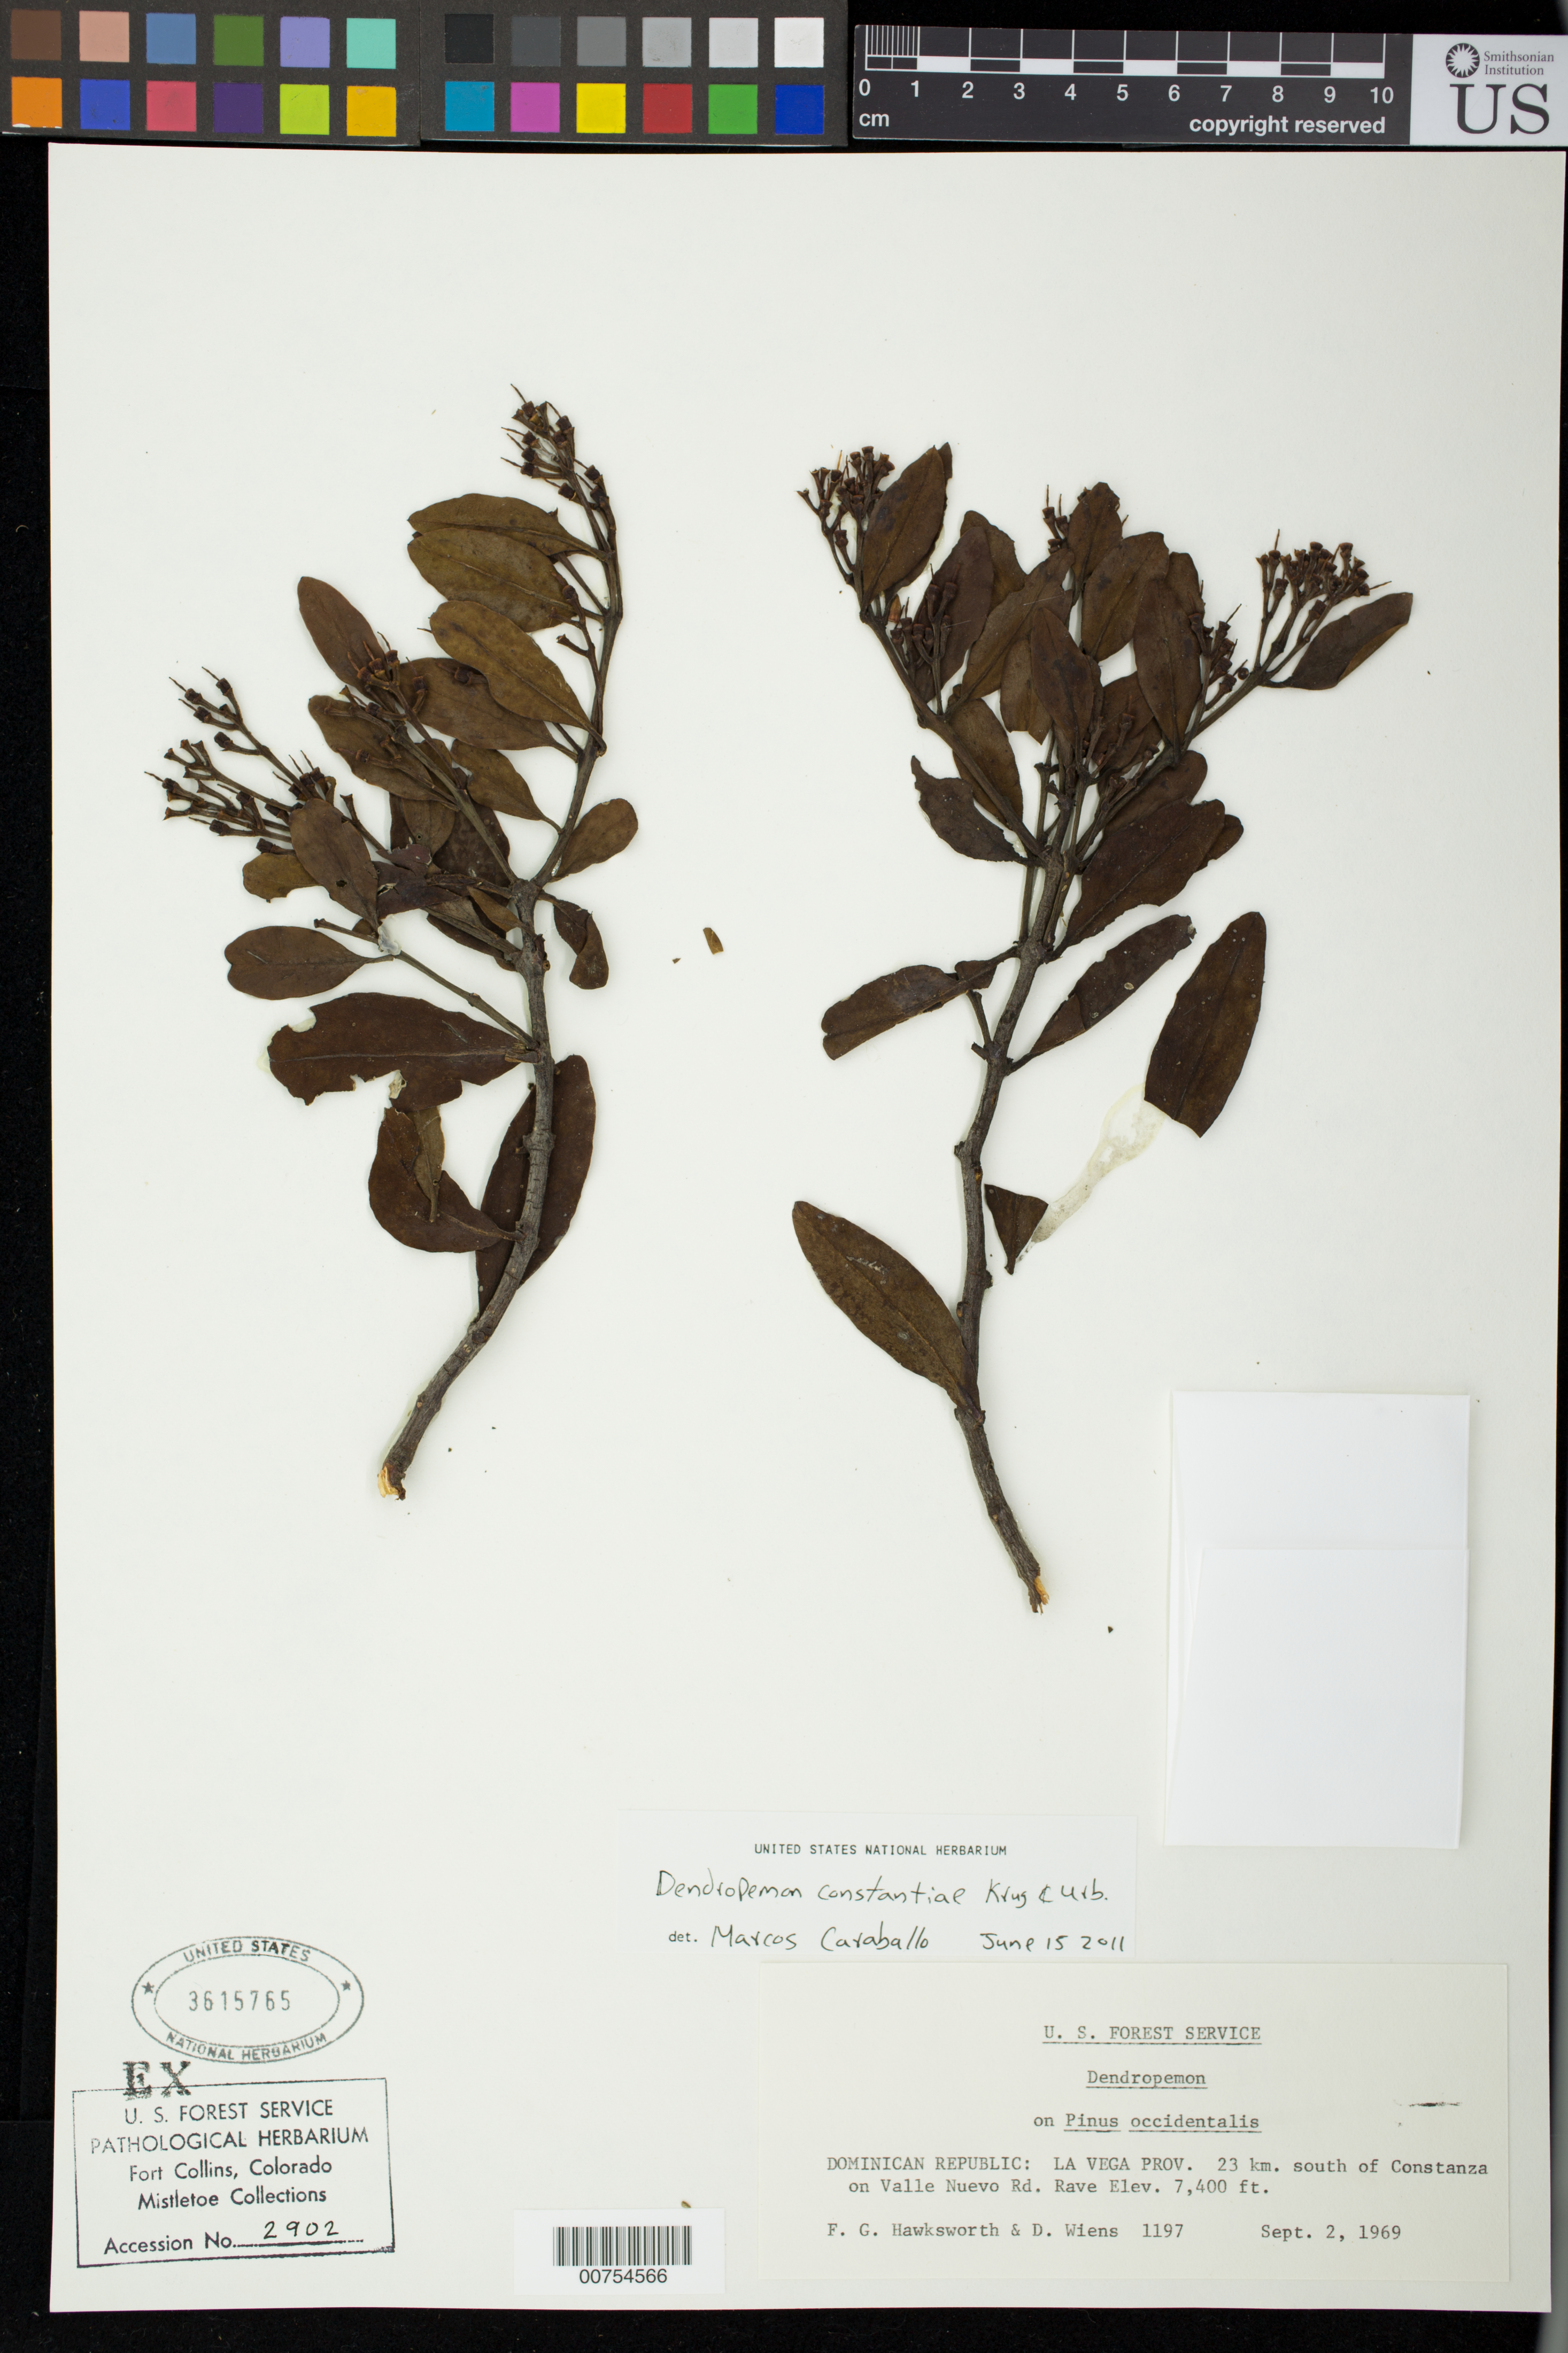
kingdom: Plantae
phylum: Tracheophyta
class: Pinopsida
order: Pinales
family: Pinaceae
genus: Pinus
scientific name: Pinus occidentalis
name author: Sw.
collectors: F. G. Hawksworth & D. Wiens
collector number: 1197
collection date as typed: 2 Sep 1969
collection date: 1969-09-02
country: Dominican Republic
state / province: La Vega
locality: Constanza, 24 km S, on Valle Nuevo road.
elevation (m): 2256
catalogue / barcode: US 3615765